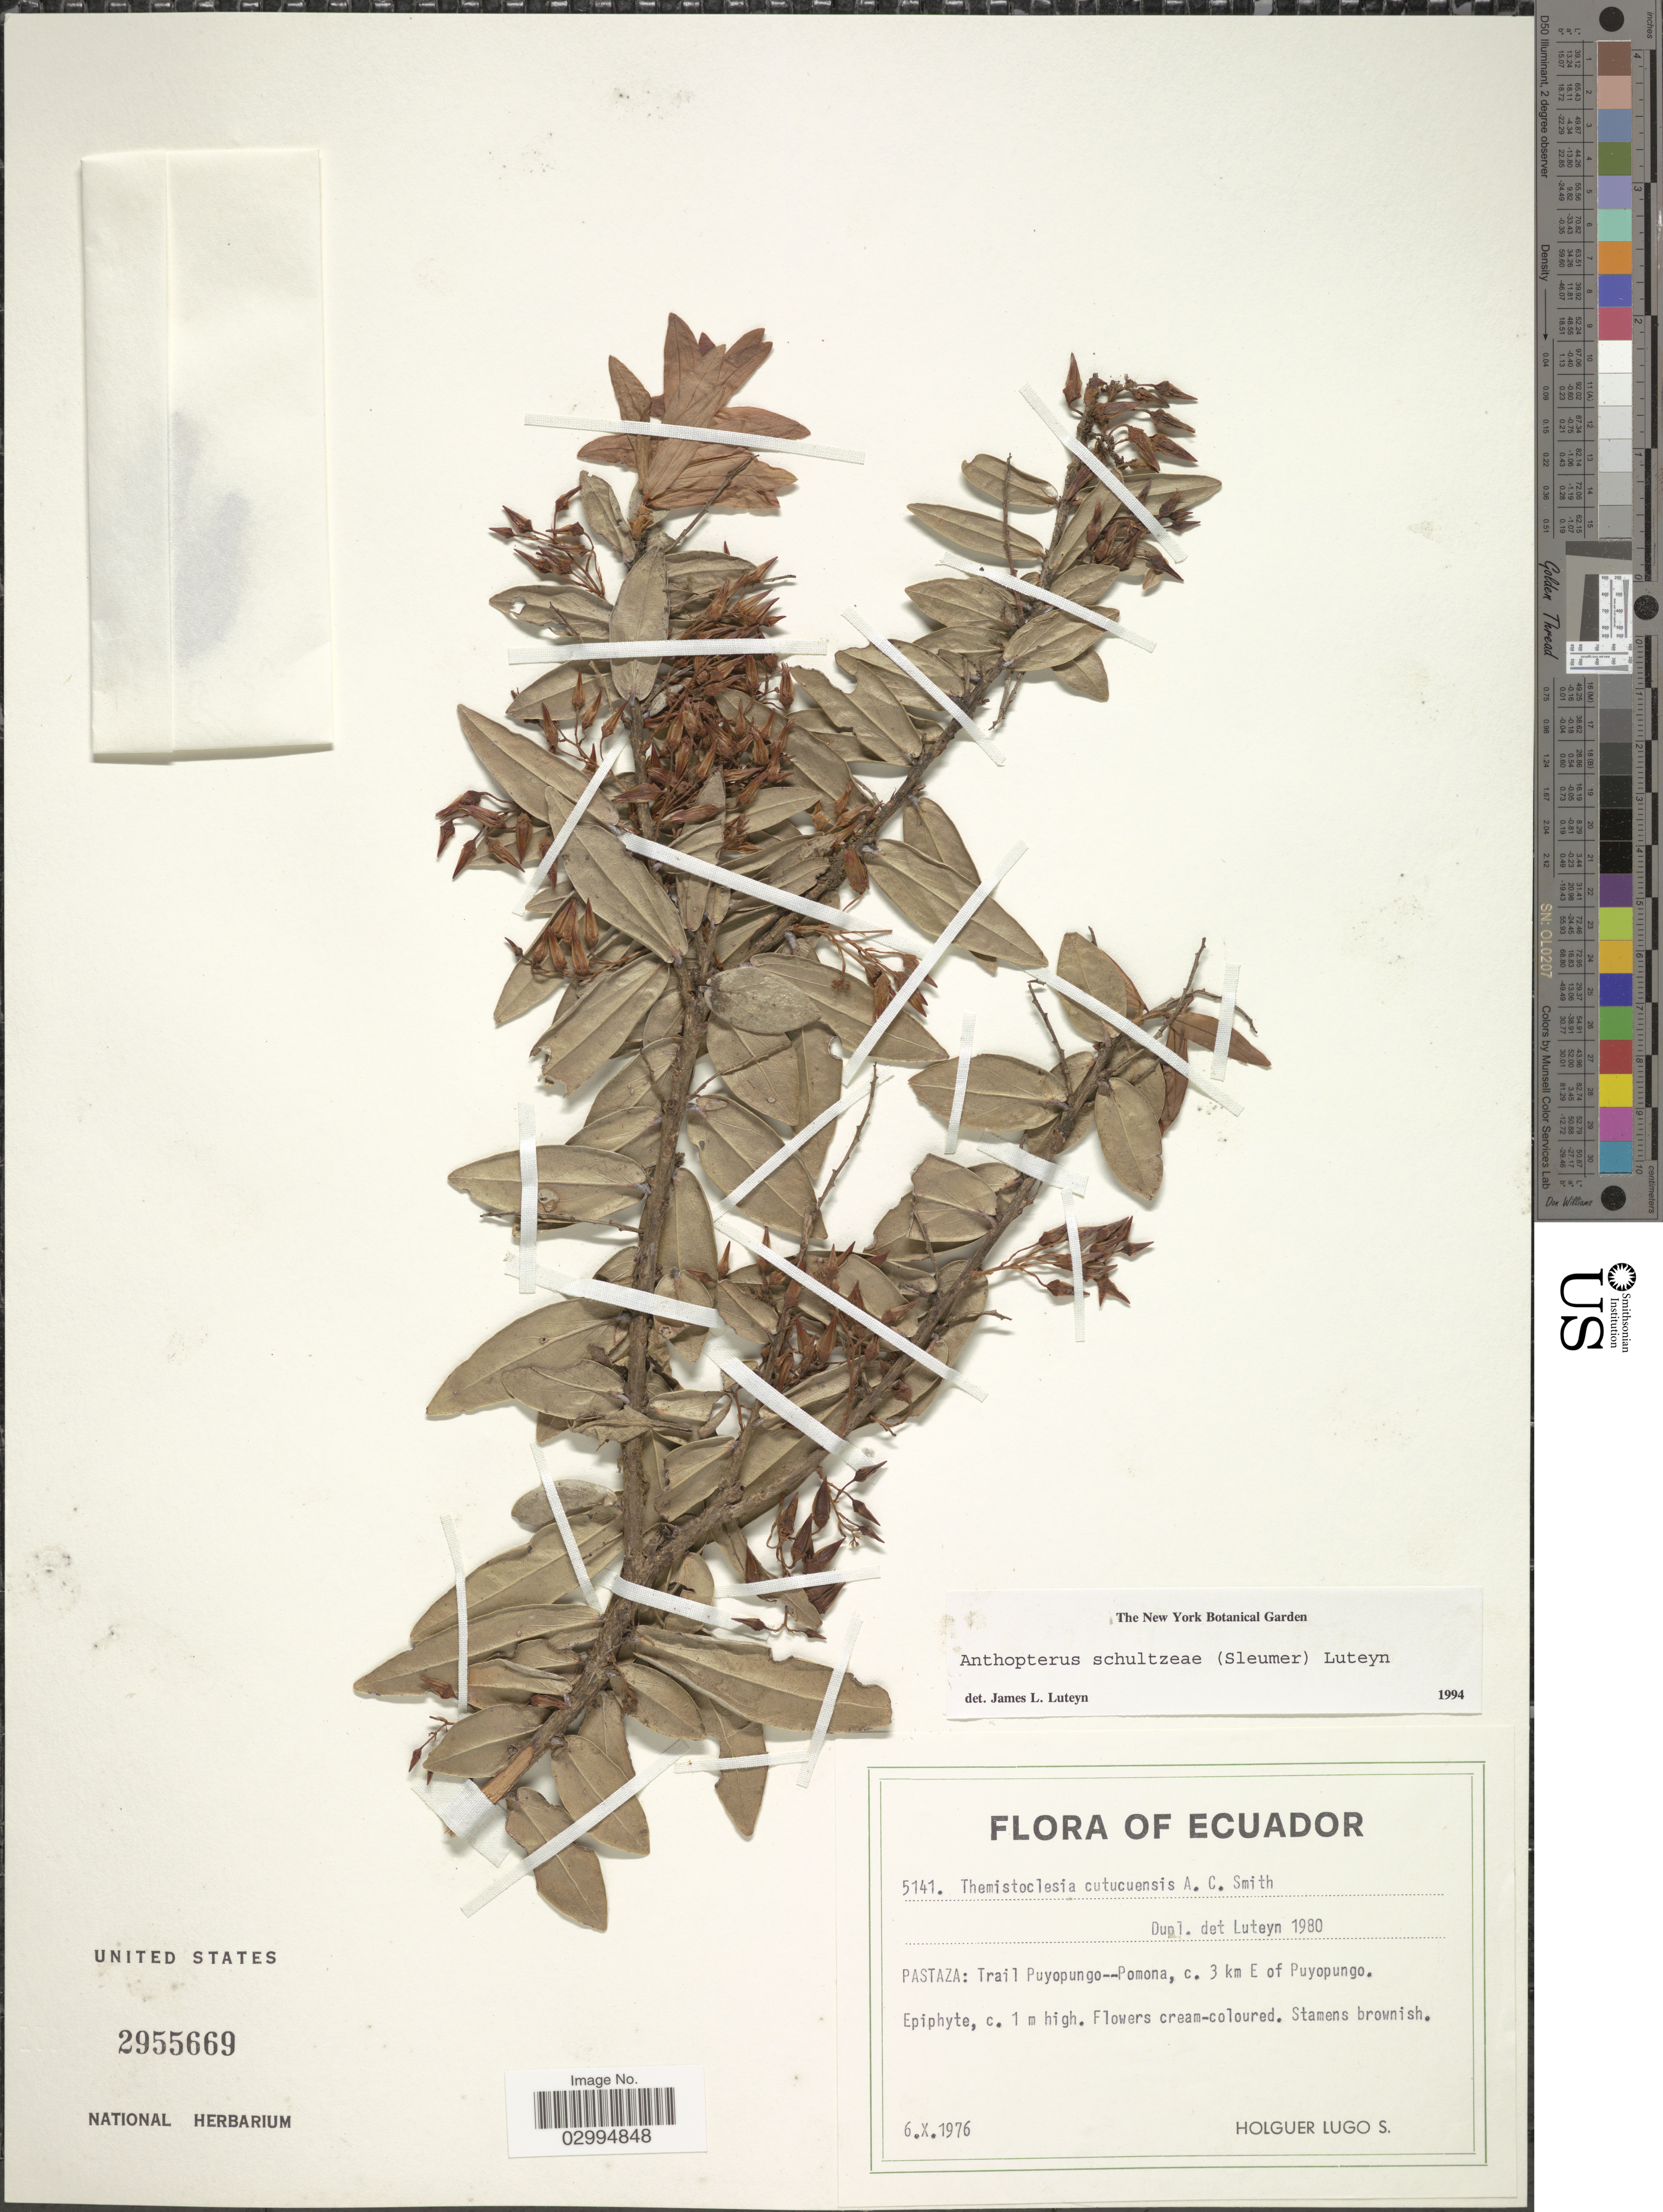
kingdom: Plantae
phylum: Tracheophyta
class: Magnoliopsida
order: Ericales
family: Ericaceae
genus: Anthopterus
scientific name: Anthopterus schultzeae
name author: (Sleumer) Luteyn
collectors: H. Lugo S.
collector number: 5141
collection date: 1976-10-06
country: Ecuador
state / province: Pastaza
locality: Trail Puyopungo--Pomona, c. 3 km E of Puyopungo.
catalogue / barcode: US 2955669